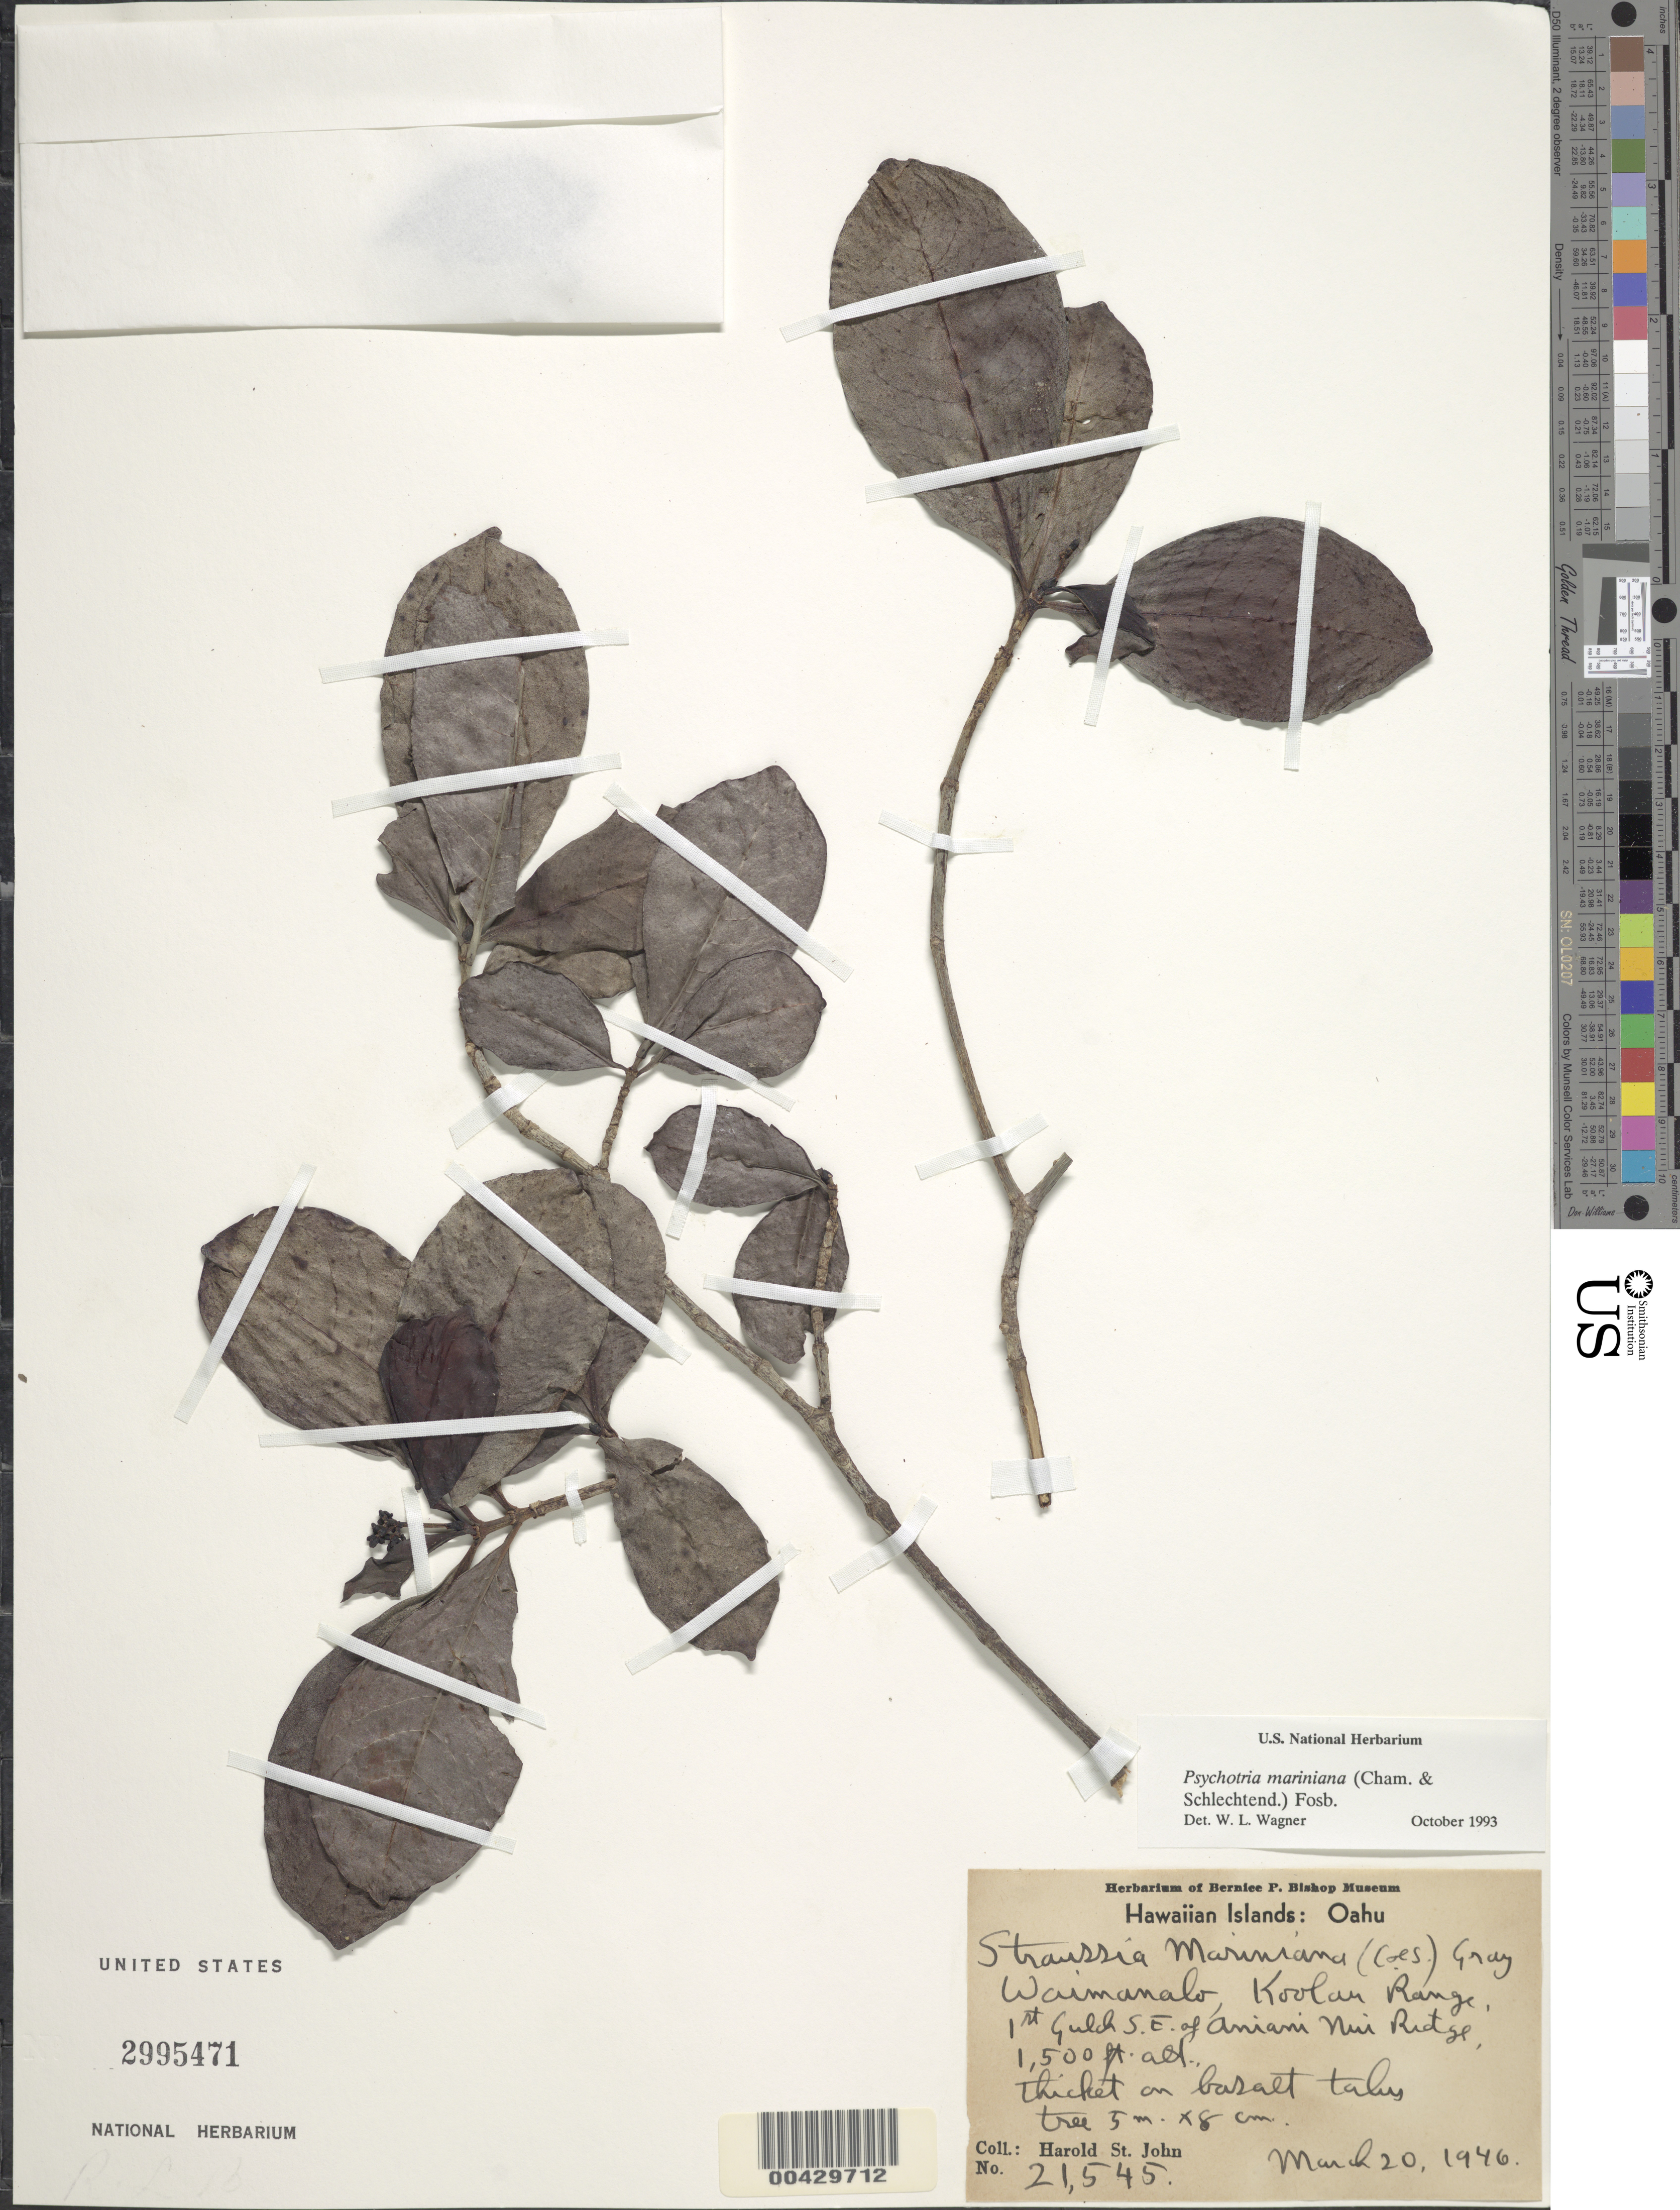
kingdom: Plantae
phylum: Tracheophyta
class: Magnoliopsida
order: Gentianales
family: Rubiaceae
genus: Psychotria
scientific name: Psychotria mariniana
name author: (Cham. & Schltdl.) Fosberg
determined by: Wagner, W. L., (BOT), Smithsonian Institution - National Museum of Natural History (UNITED STATES)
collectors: H. St. John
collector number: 21545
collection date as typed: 20 Mar 1946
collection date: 1946-03-20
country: United States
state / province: Hawaii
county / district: Honolulu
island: Oahu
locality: Waimanalo, Koolau Range, first gulch southeast of Aniani Nui Ridge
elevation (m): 457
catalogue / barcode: US 2995471